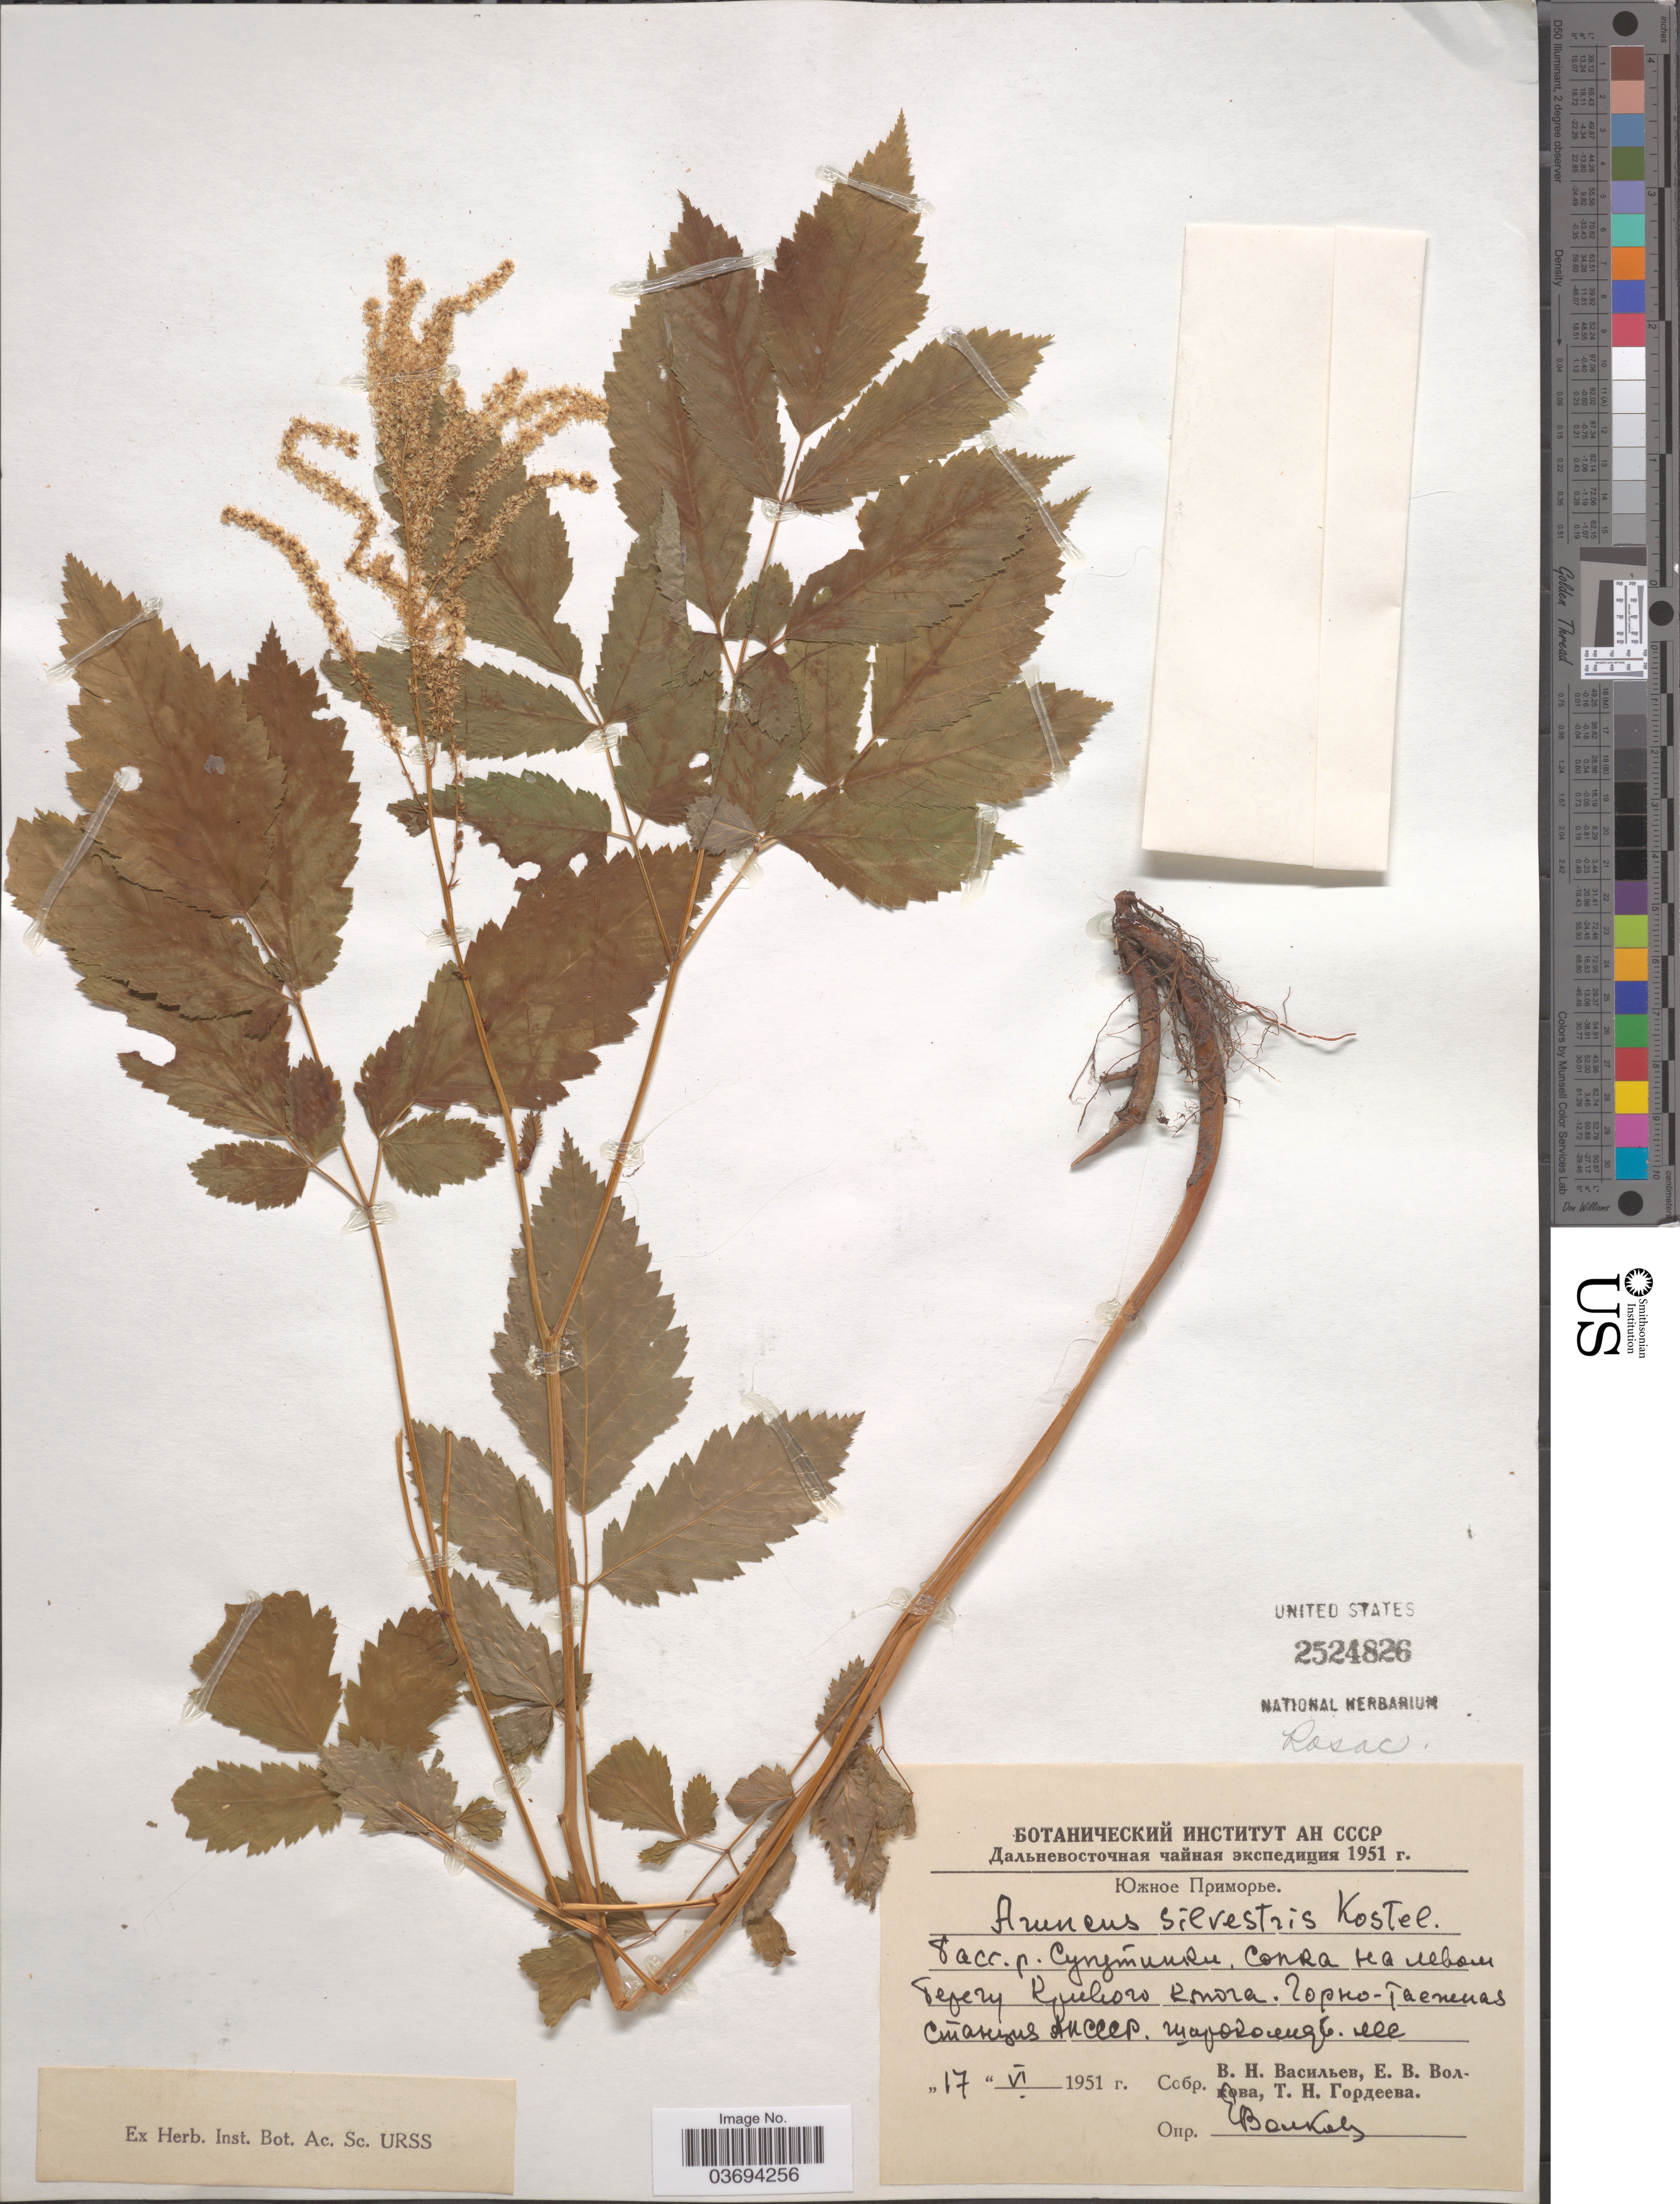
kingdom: Plantae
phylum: Tracheophyta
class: Magnoliopsida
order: Rosales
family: Rosaceae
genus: Aruncus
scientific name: Aruncus sylvester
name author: Kostel. ex Maxim.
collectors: V. Vasilev, E. V. Volkova & T. Gordeeva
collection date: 1951-06-17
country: Russian Federation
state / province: Primorsky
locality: Basin of river Suputinka, left shore of Krivoy Kluch.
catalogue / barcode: US 2524826